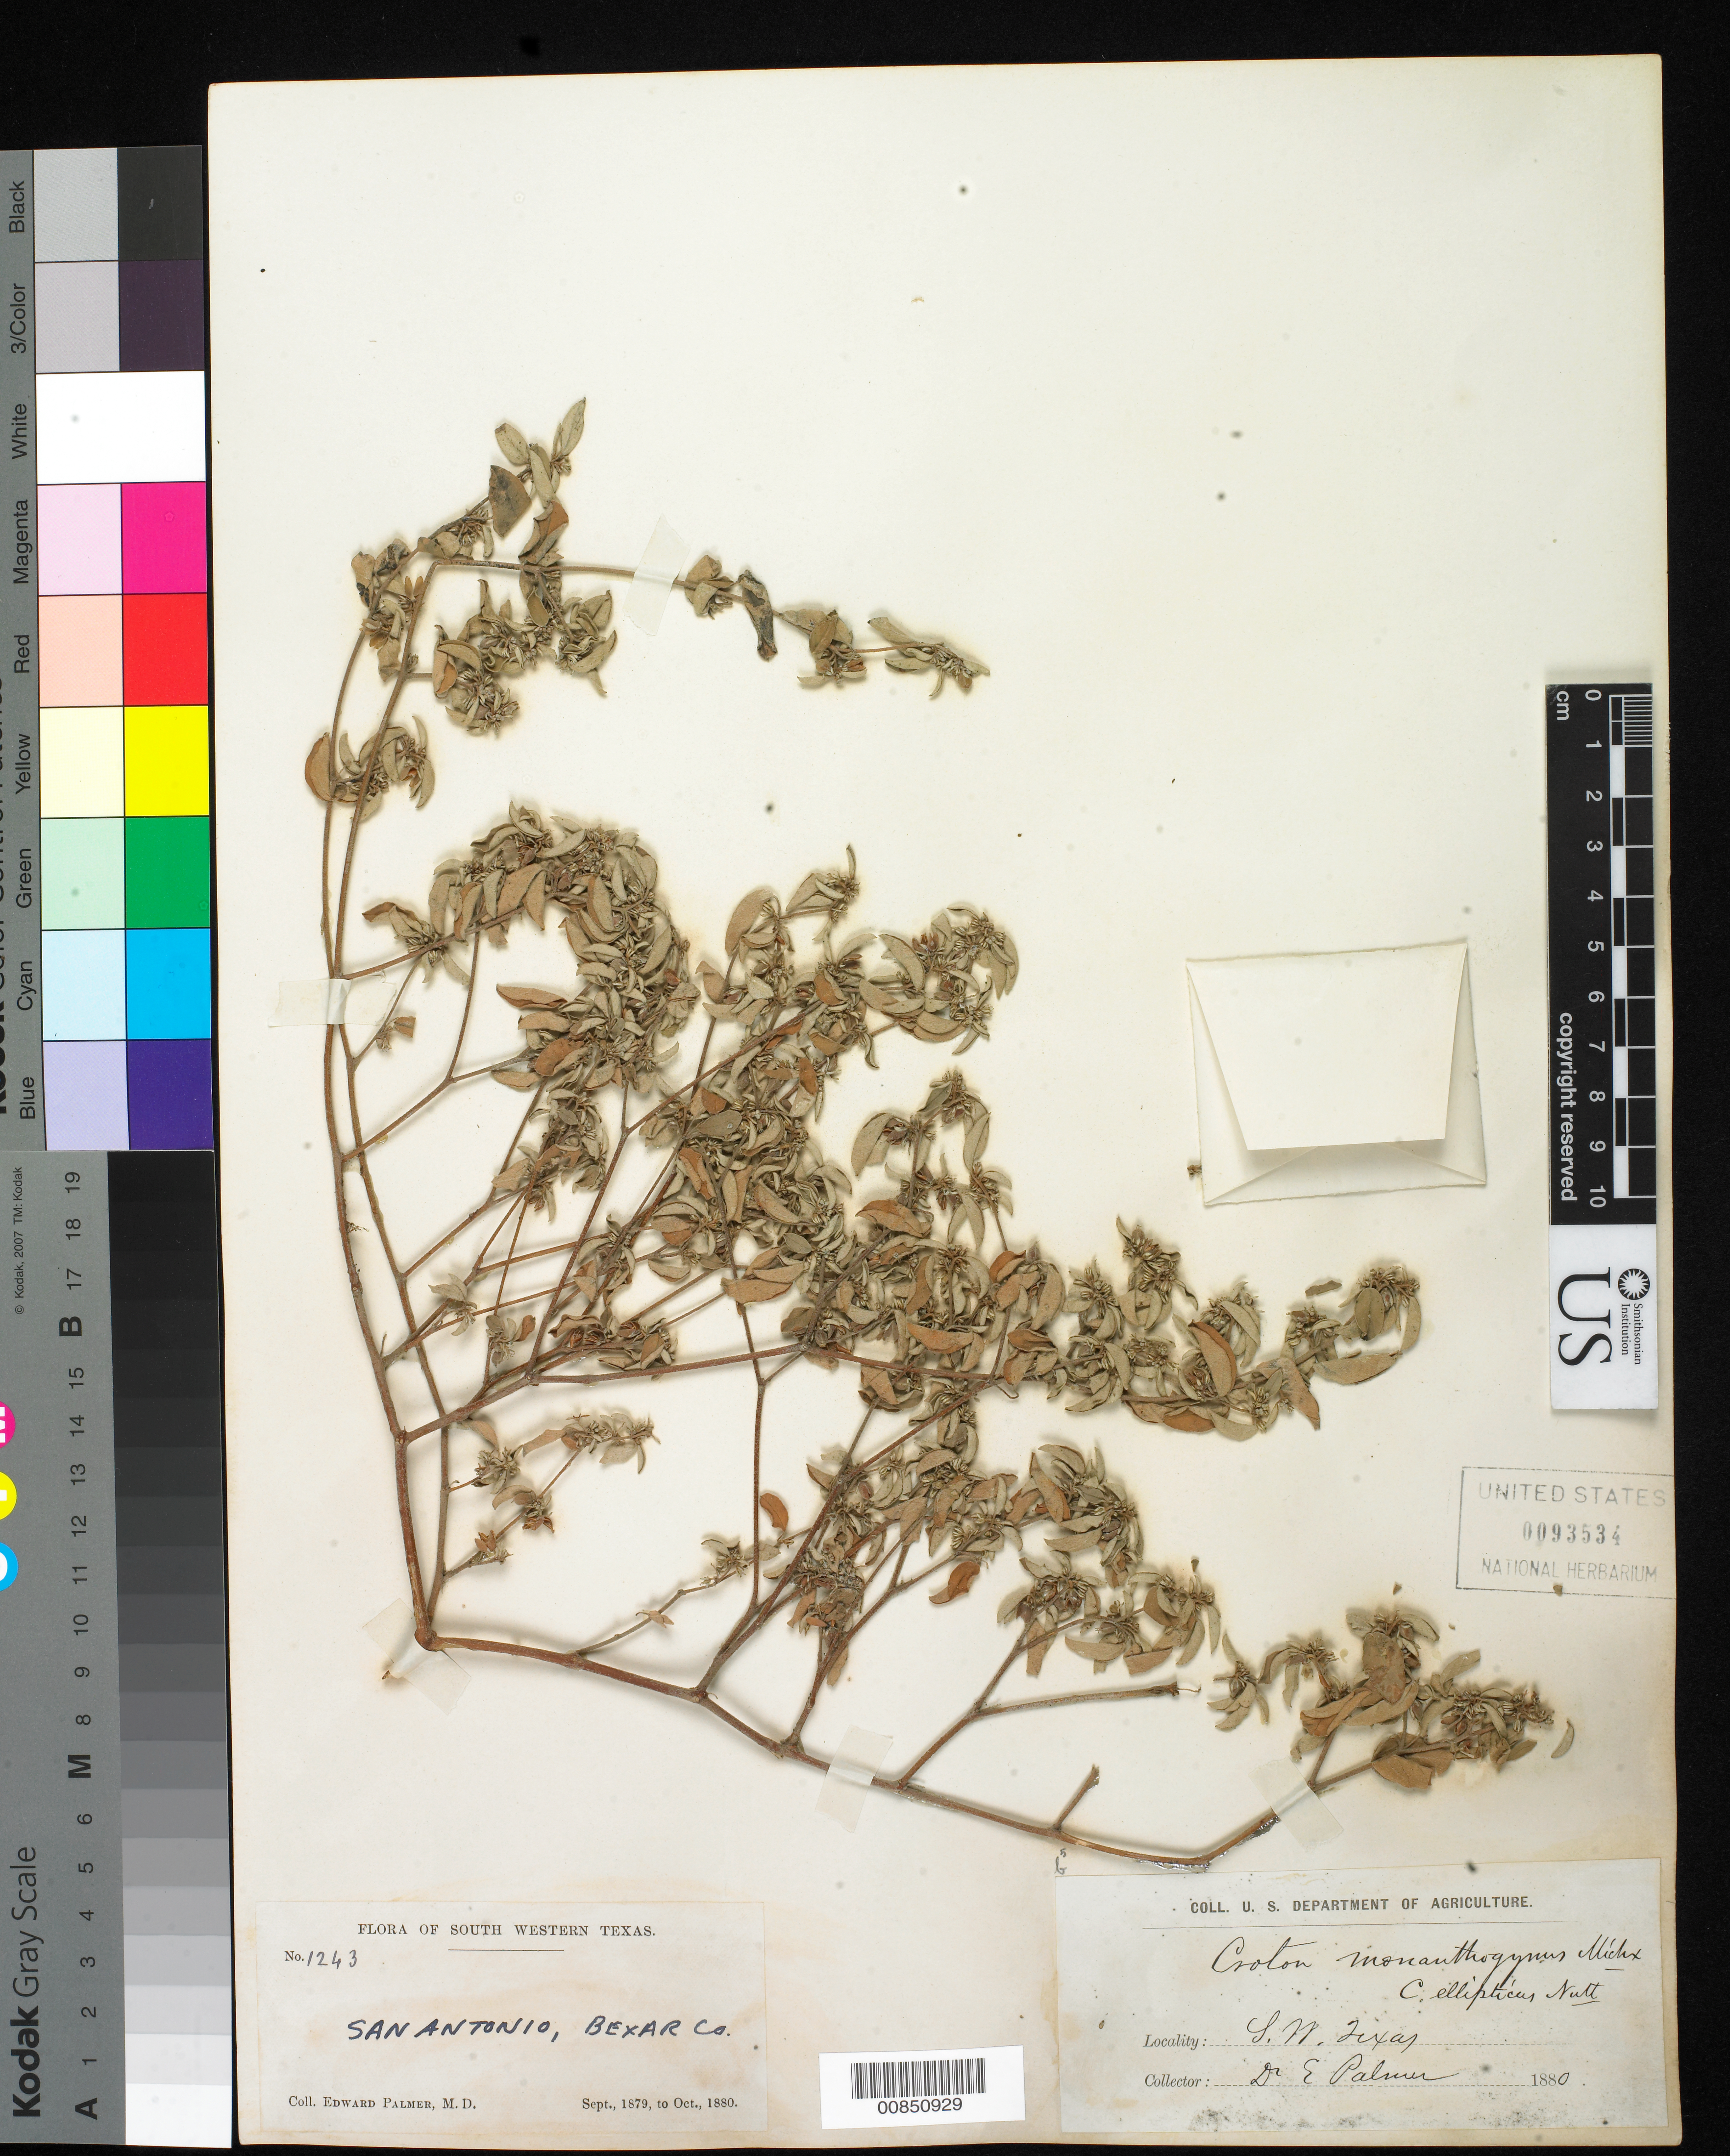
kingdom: Plantae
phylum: Tracheophyta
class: Magnoliopsida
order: Malpighiales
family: Euphorbiaceae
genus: Croton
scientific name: Croton monanthogynus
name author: Michx.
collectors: E. Palmer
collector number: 1243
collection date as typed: Sep 1879 to -- Oct 1880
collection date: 1879-09/1880-10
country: United States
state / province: Texas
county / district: Bexar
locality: San Antonio, Bexar County, South Western Texas.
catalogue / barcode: US 93534